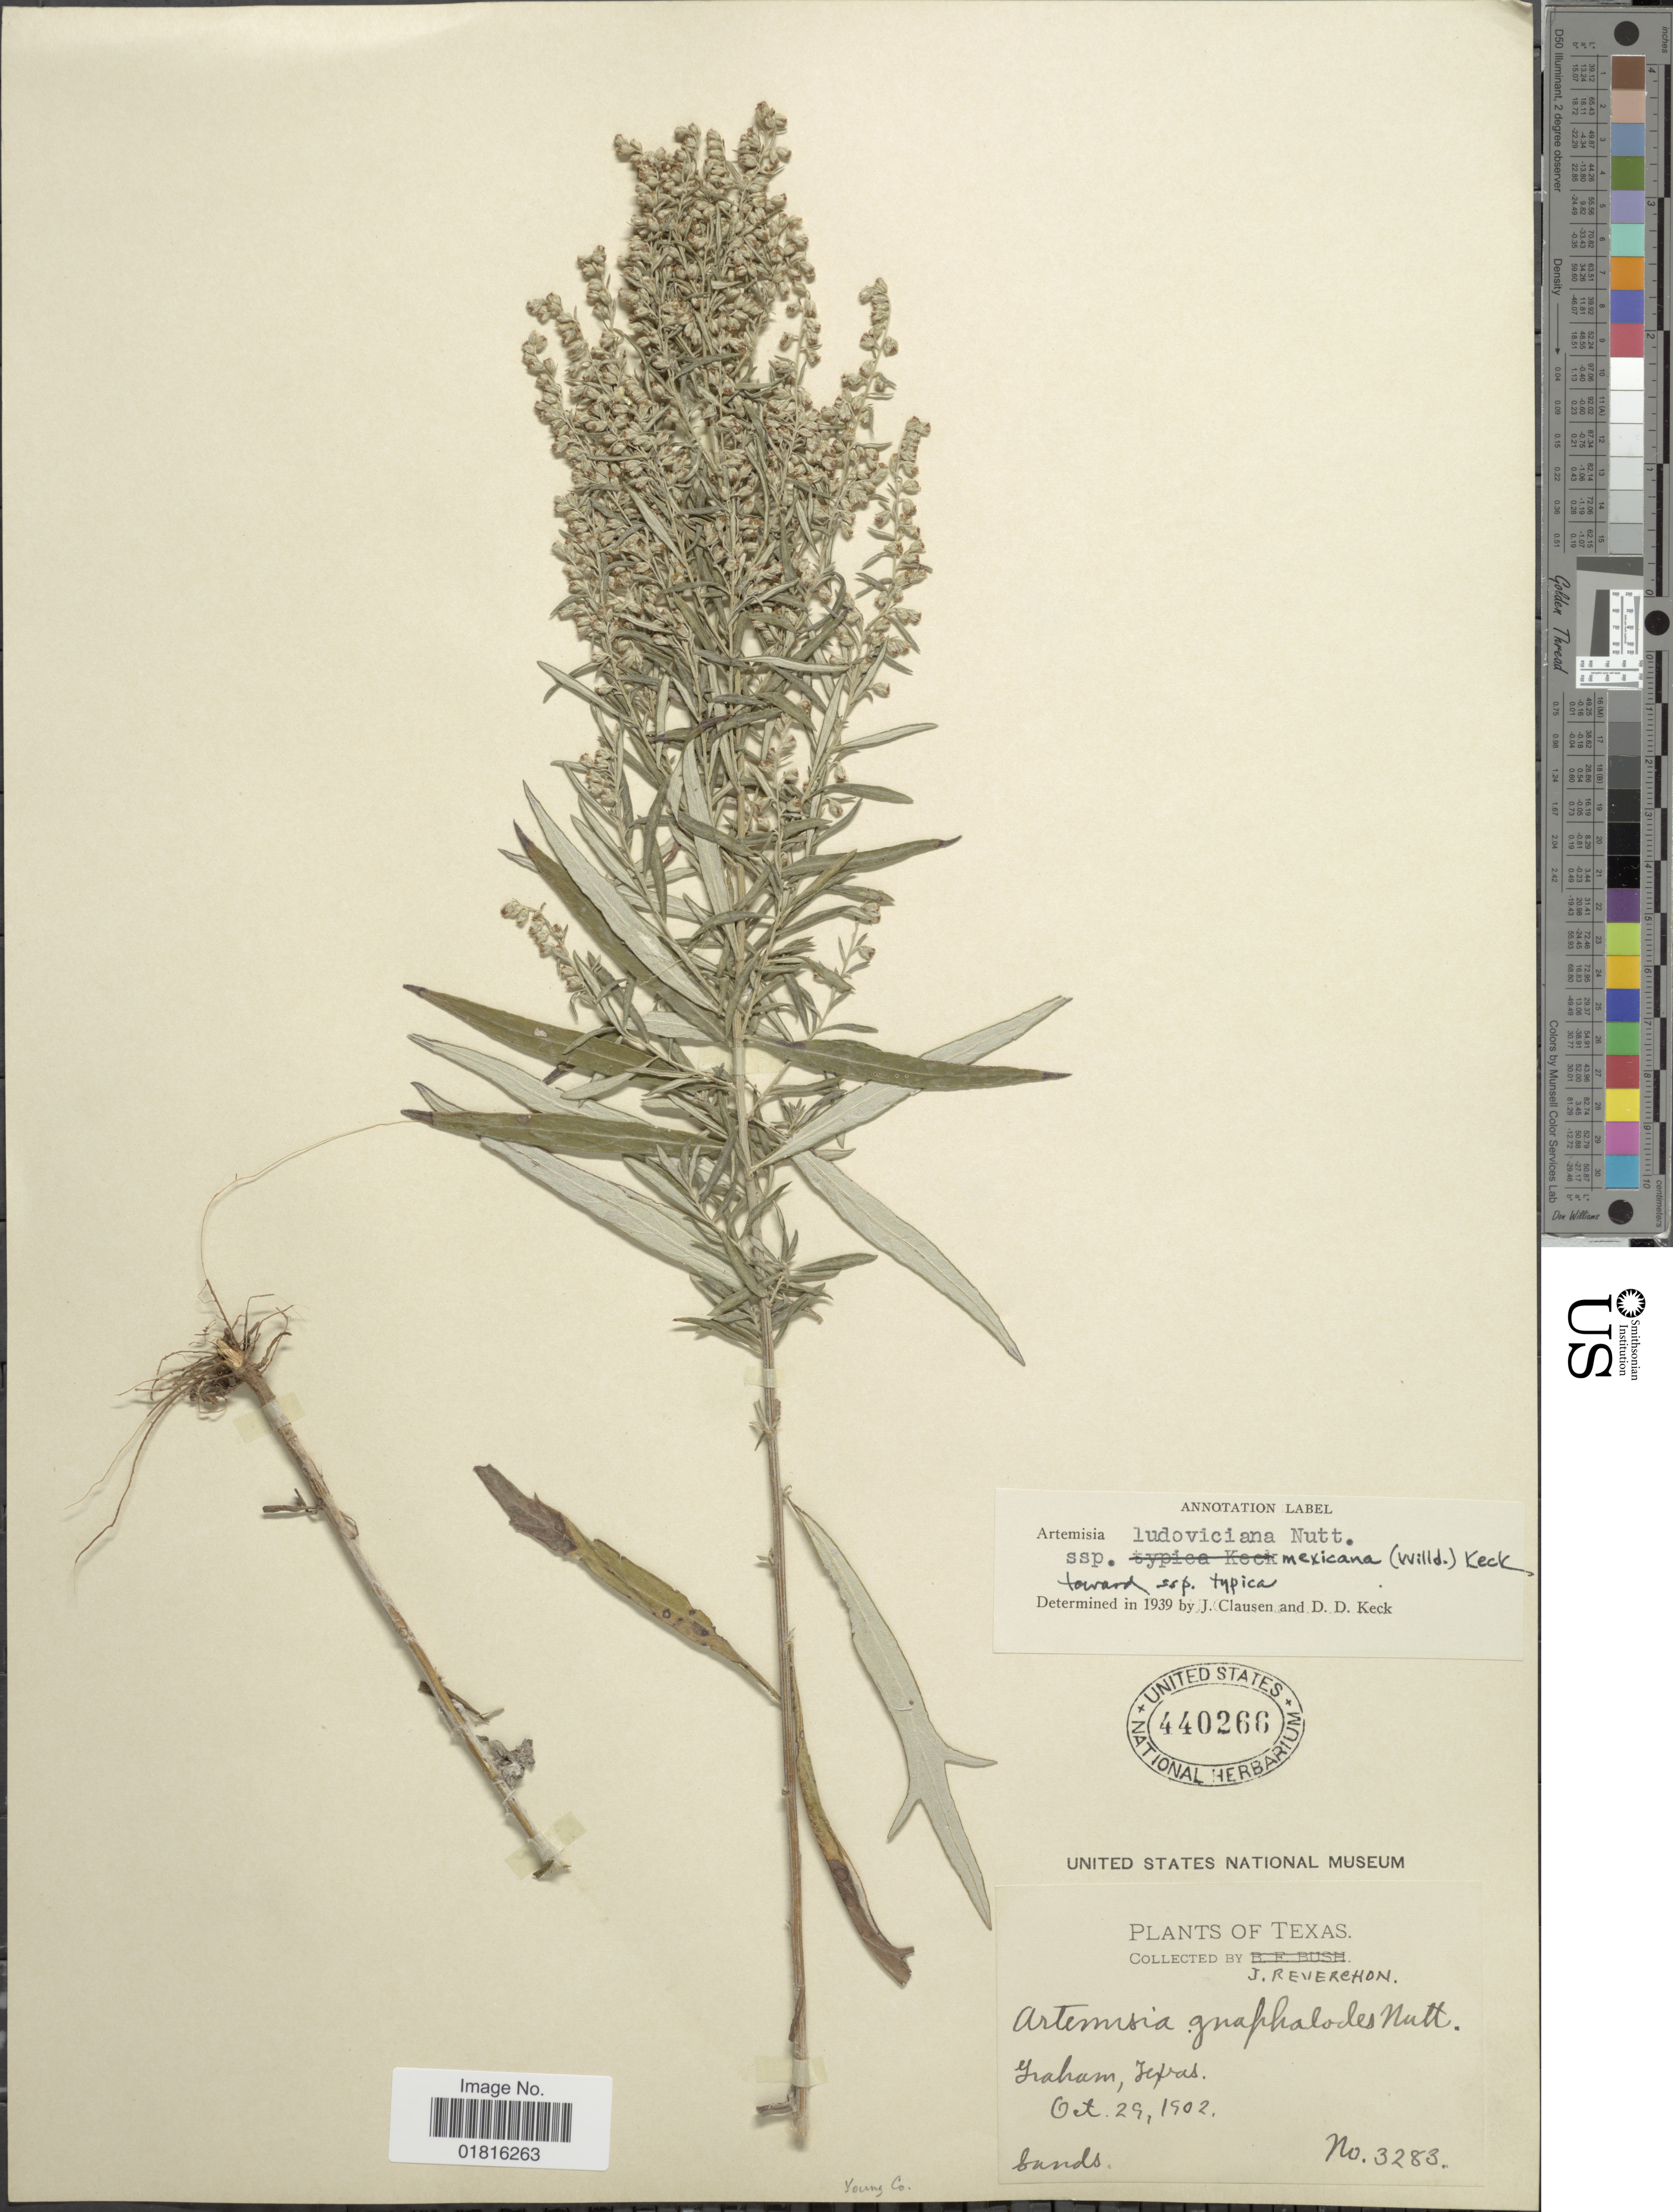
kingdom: Plantae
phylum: Tracheophyta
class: Magnoliopsida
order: Asterales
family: Asteraceae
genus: Artemisia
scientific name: Artemisia ludoviciana subsp. mexicana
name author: (Willd. ex Spreng.) D.D. Keck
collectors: J. Reverchon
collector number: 3283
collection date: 1902-10-29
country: United States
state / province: Texas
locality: Graham, Texas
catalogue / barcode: US 440266